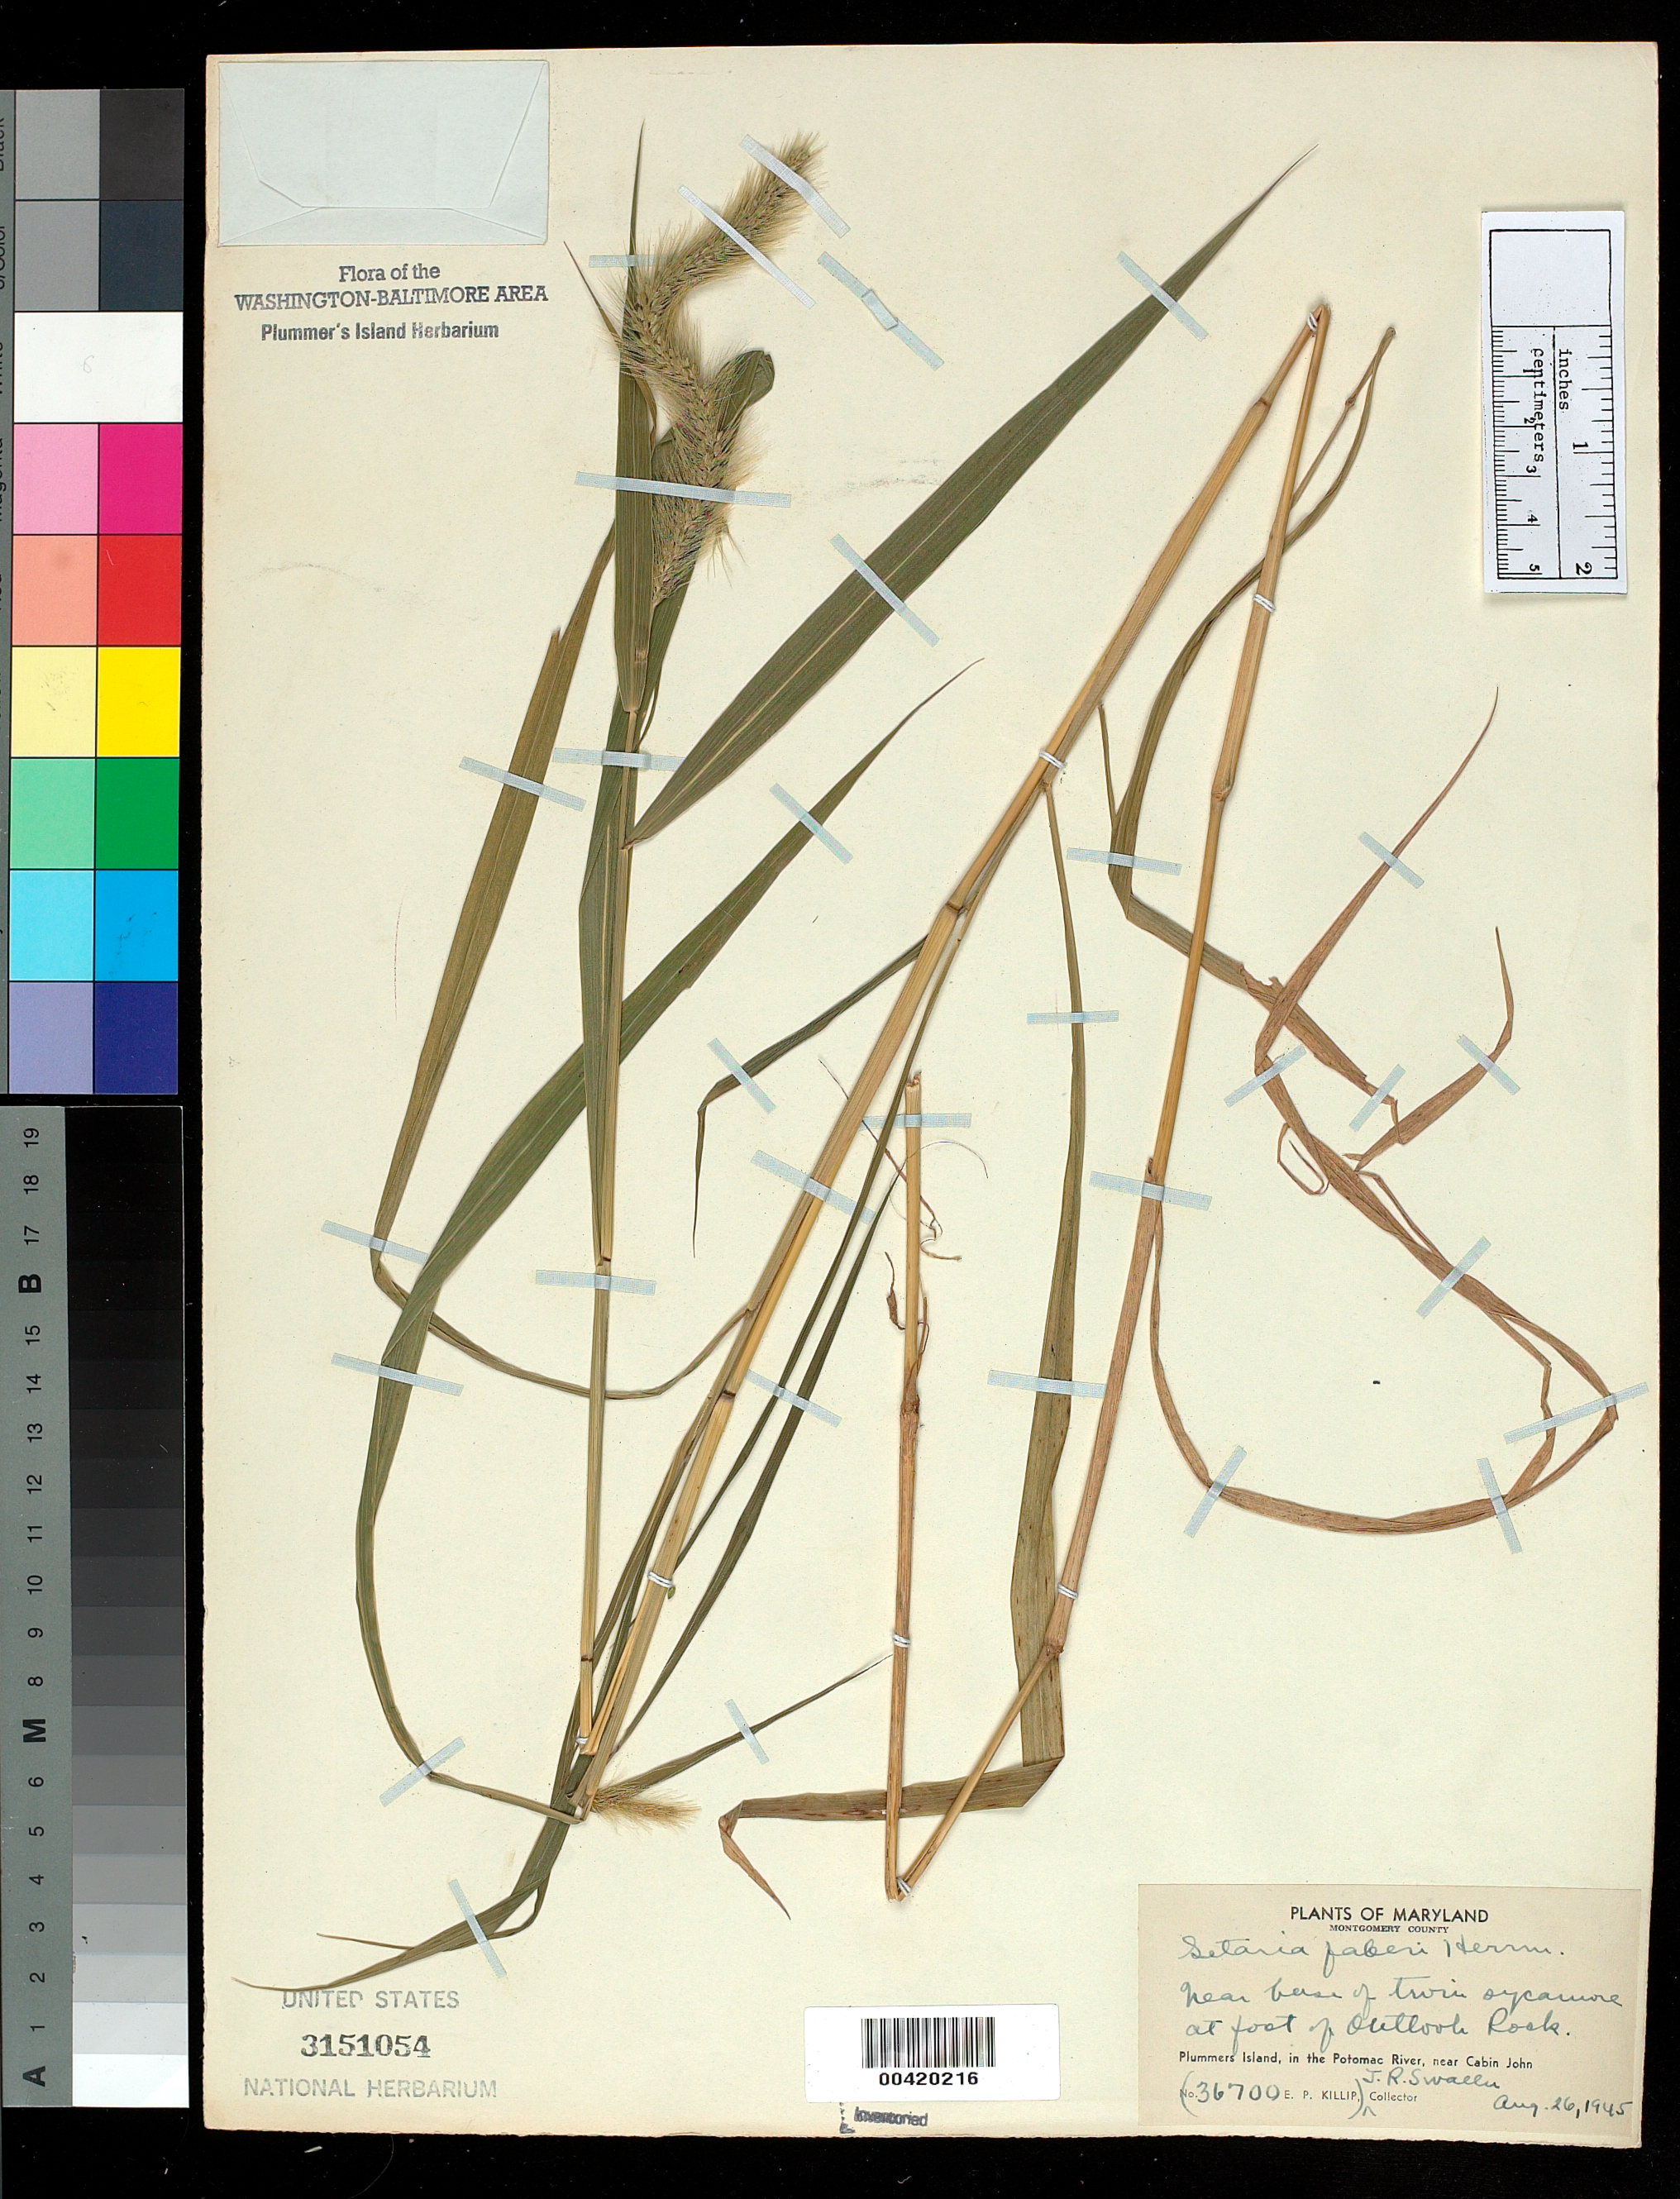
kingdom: Plantae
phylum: Tracheophyta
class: Liliopsida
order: Poales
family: Poaceae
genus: Setaria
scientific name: Setaria faberi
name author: R.A.W. Herrm.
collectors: E. P. Killip & J. R. Swallen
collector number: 36700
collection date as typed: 26 Aug 1945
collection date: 1945-08-26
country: United States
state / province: Maryland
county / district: Montgomery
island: Plummers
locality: Plummer's Island, Outlook Rock near twin sycamore C. & O. Canal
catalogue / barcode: US 3151054